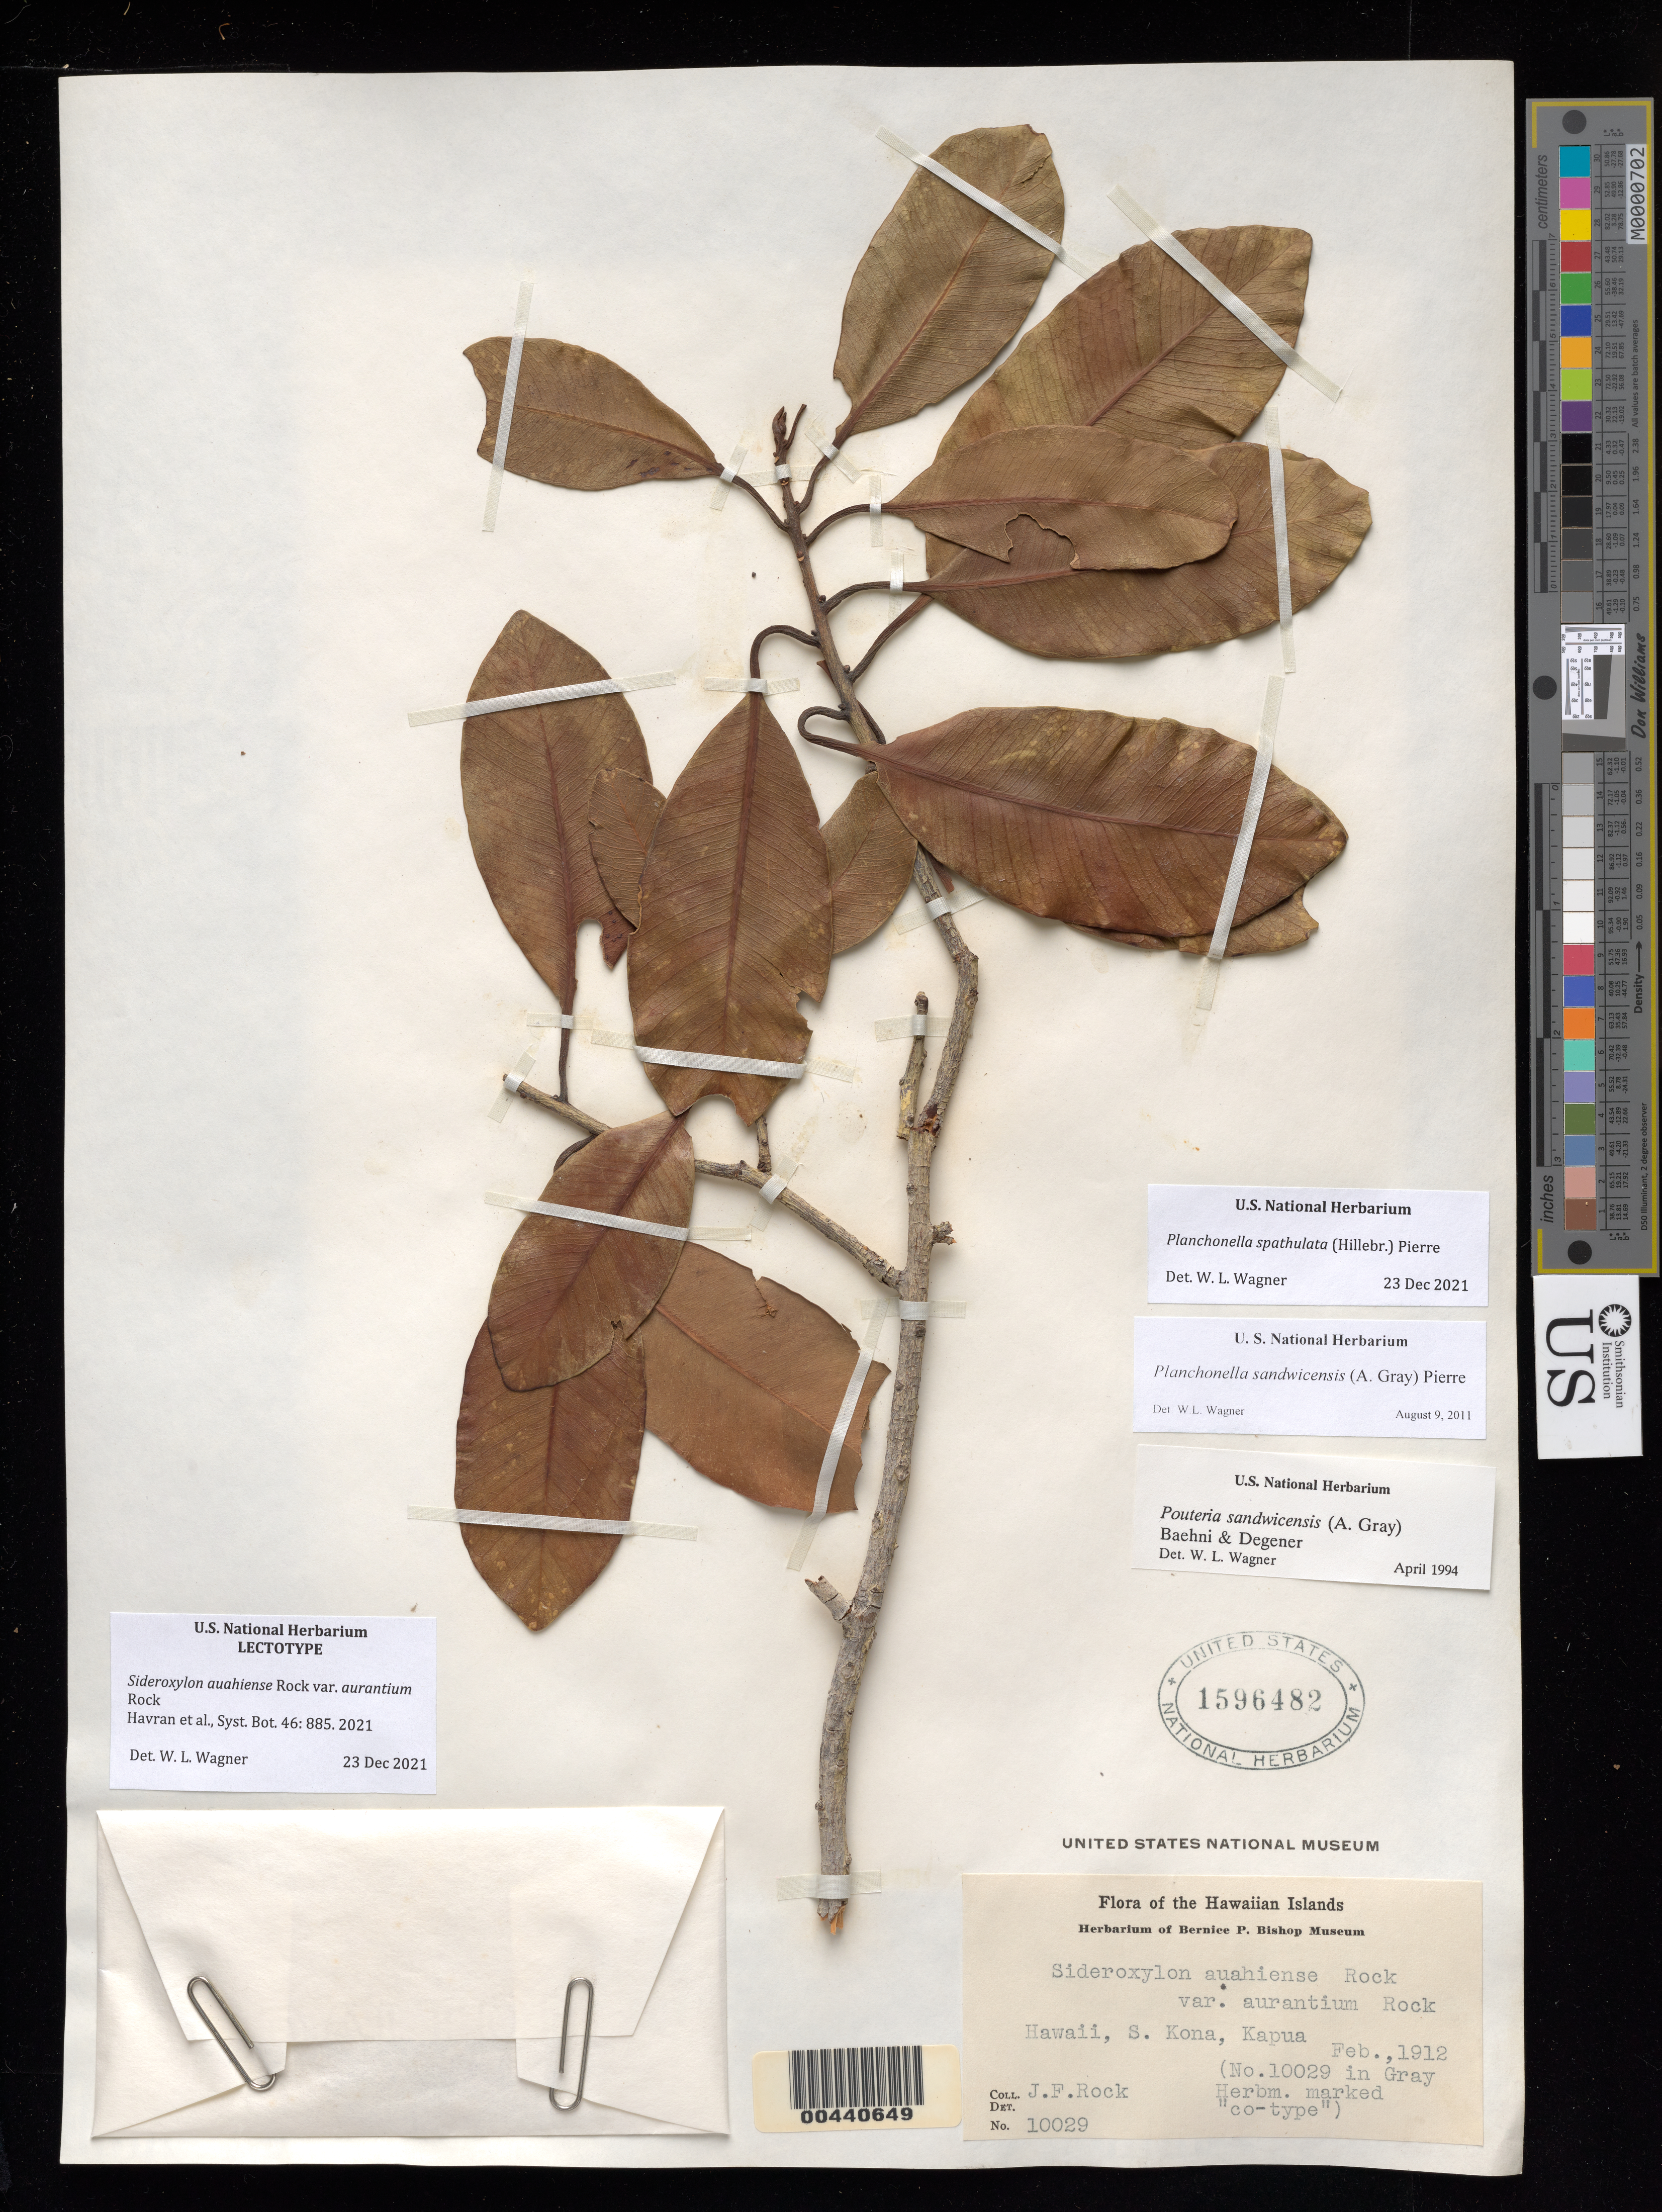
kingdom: Plantae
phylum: Tracheophyta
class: Magnoliopsida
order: Ericales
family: Sapotaceae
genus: Sideroxylon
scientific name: Sideroxylon auahiense var. aurantium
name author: Rock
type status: Isolectotype; Type Collection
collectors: J. F. Rock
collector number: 10029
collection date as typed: Feb 1912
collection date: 1912-02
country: United States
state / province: Hawaii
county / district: Hawaii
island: Hawaii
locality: S. Kona, Kapua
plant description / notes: Annotated by W.L. Wagner (2021) as "lectotype" but the lectotype is a specimen at BISH, making this US duplicate an isolectotype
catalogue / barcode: US 1596482